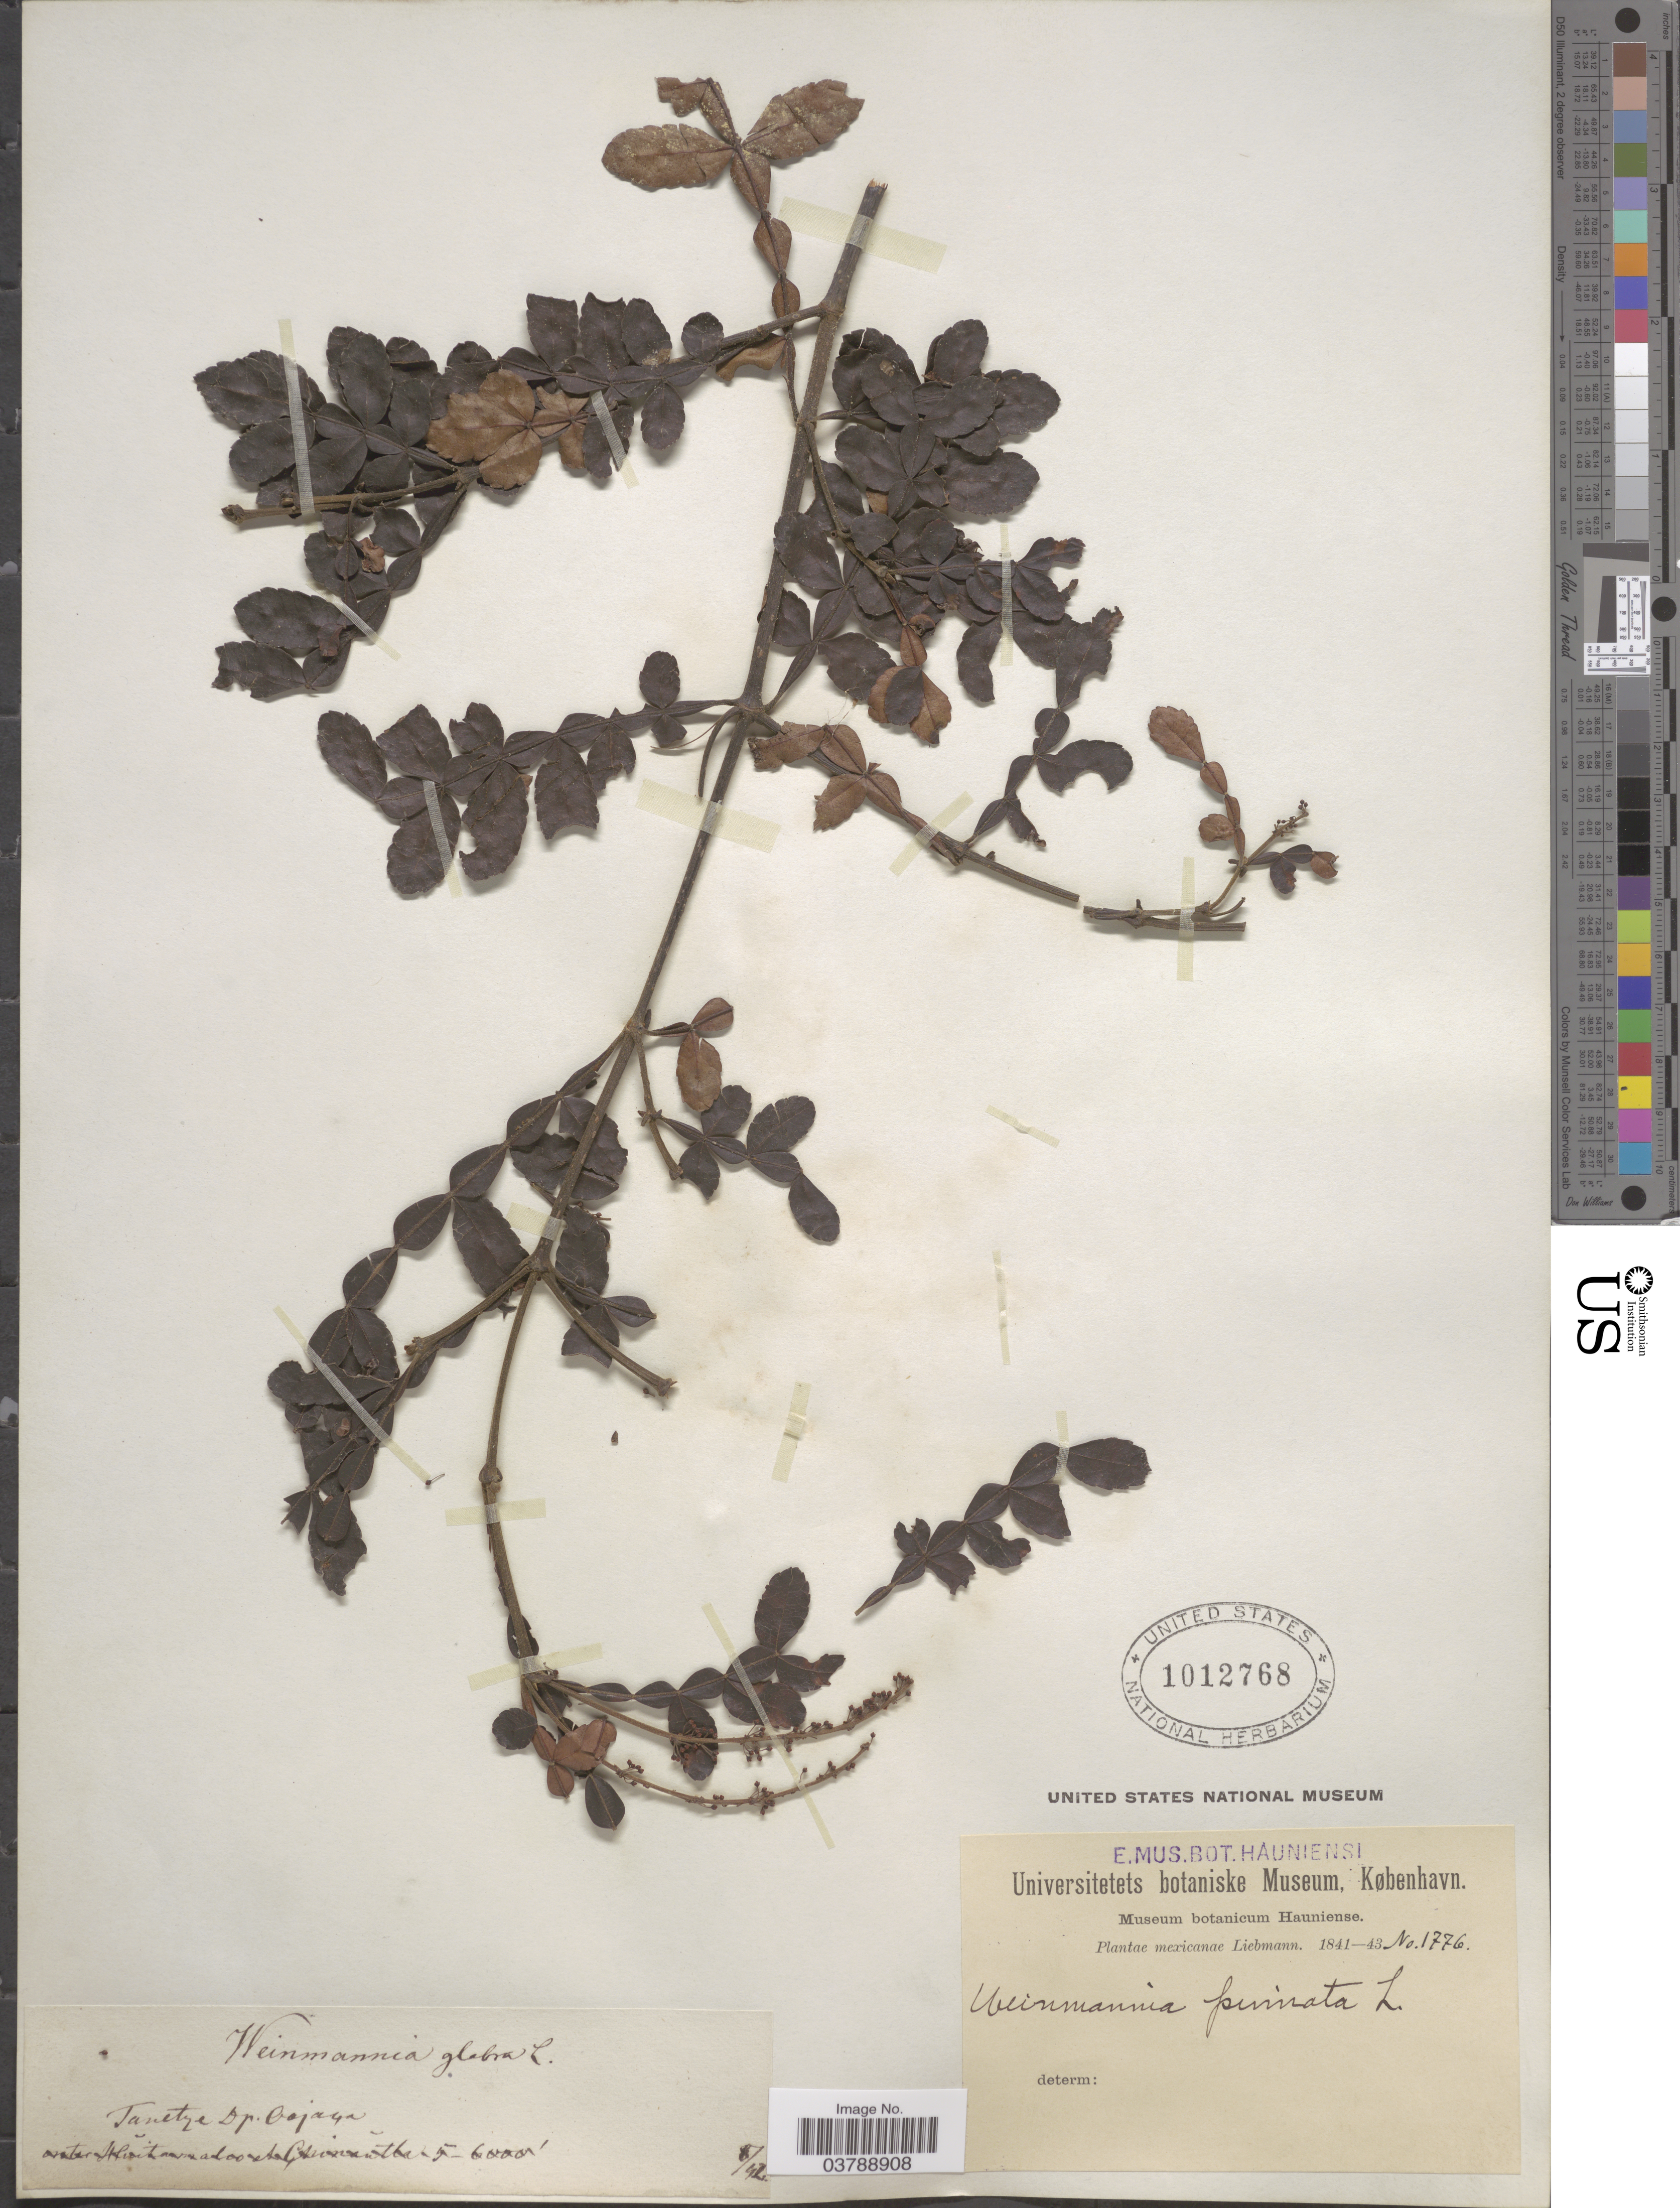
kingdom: Plantae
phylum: Tracheophyta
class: Magnoliopsida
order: Oxalidales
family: Cunoniaceae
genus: Weinmannia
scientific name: Weinmannia pinnata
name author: L.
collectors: Liebmann, --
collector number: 1776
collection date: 1842-08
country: Mexico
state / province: Oaxaca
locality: Tanetze Dp. Oajaça.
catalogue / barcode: US 1012768